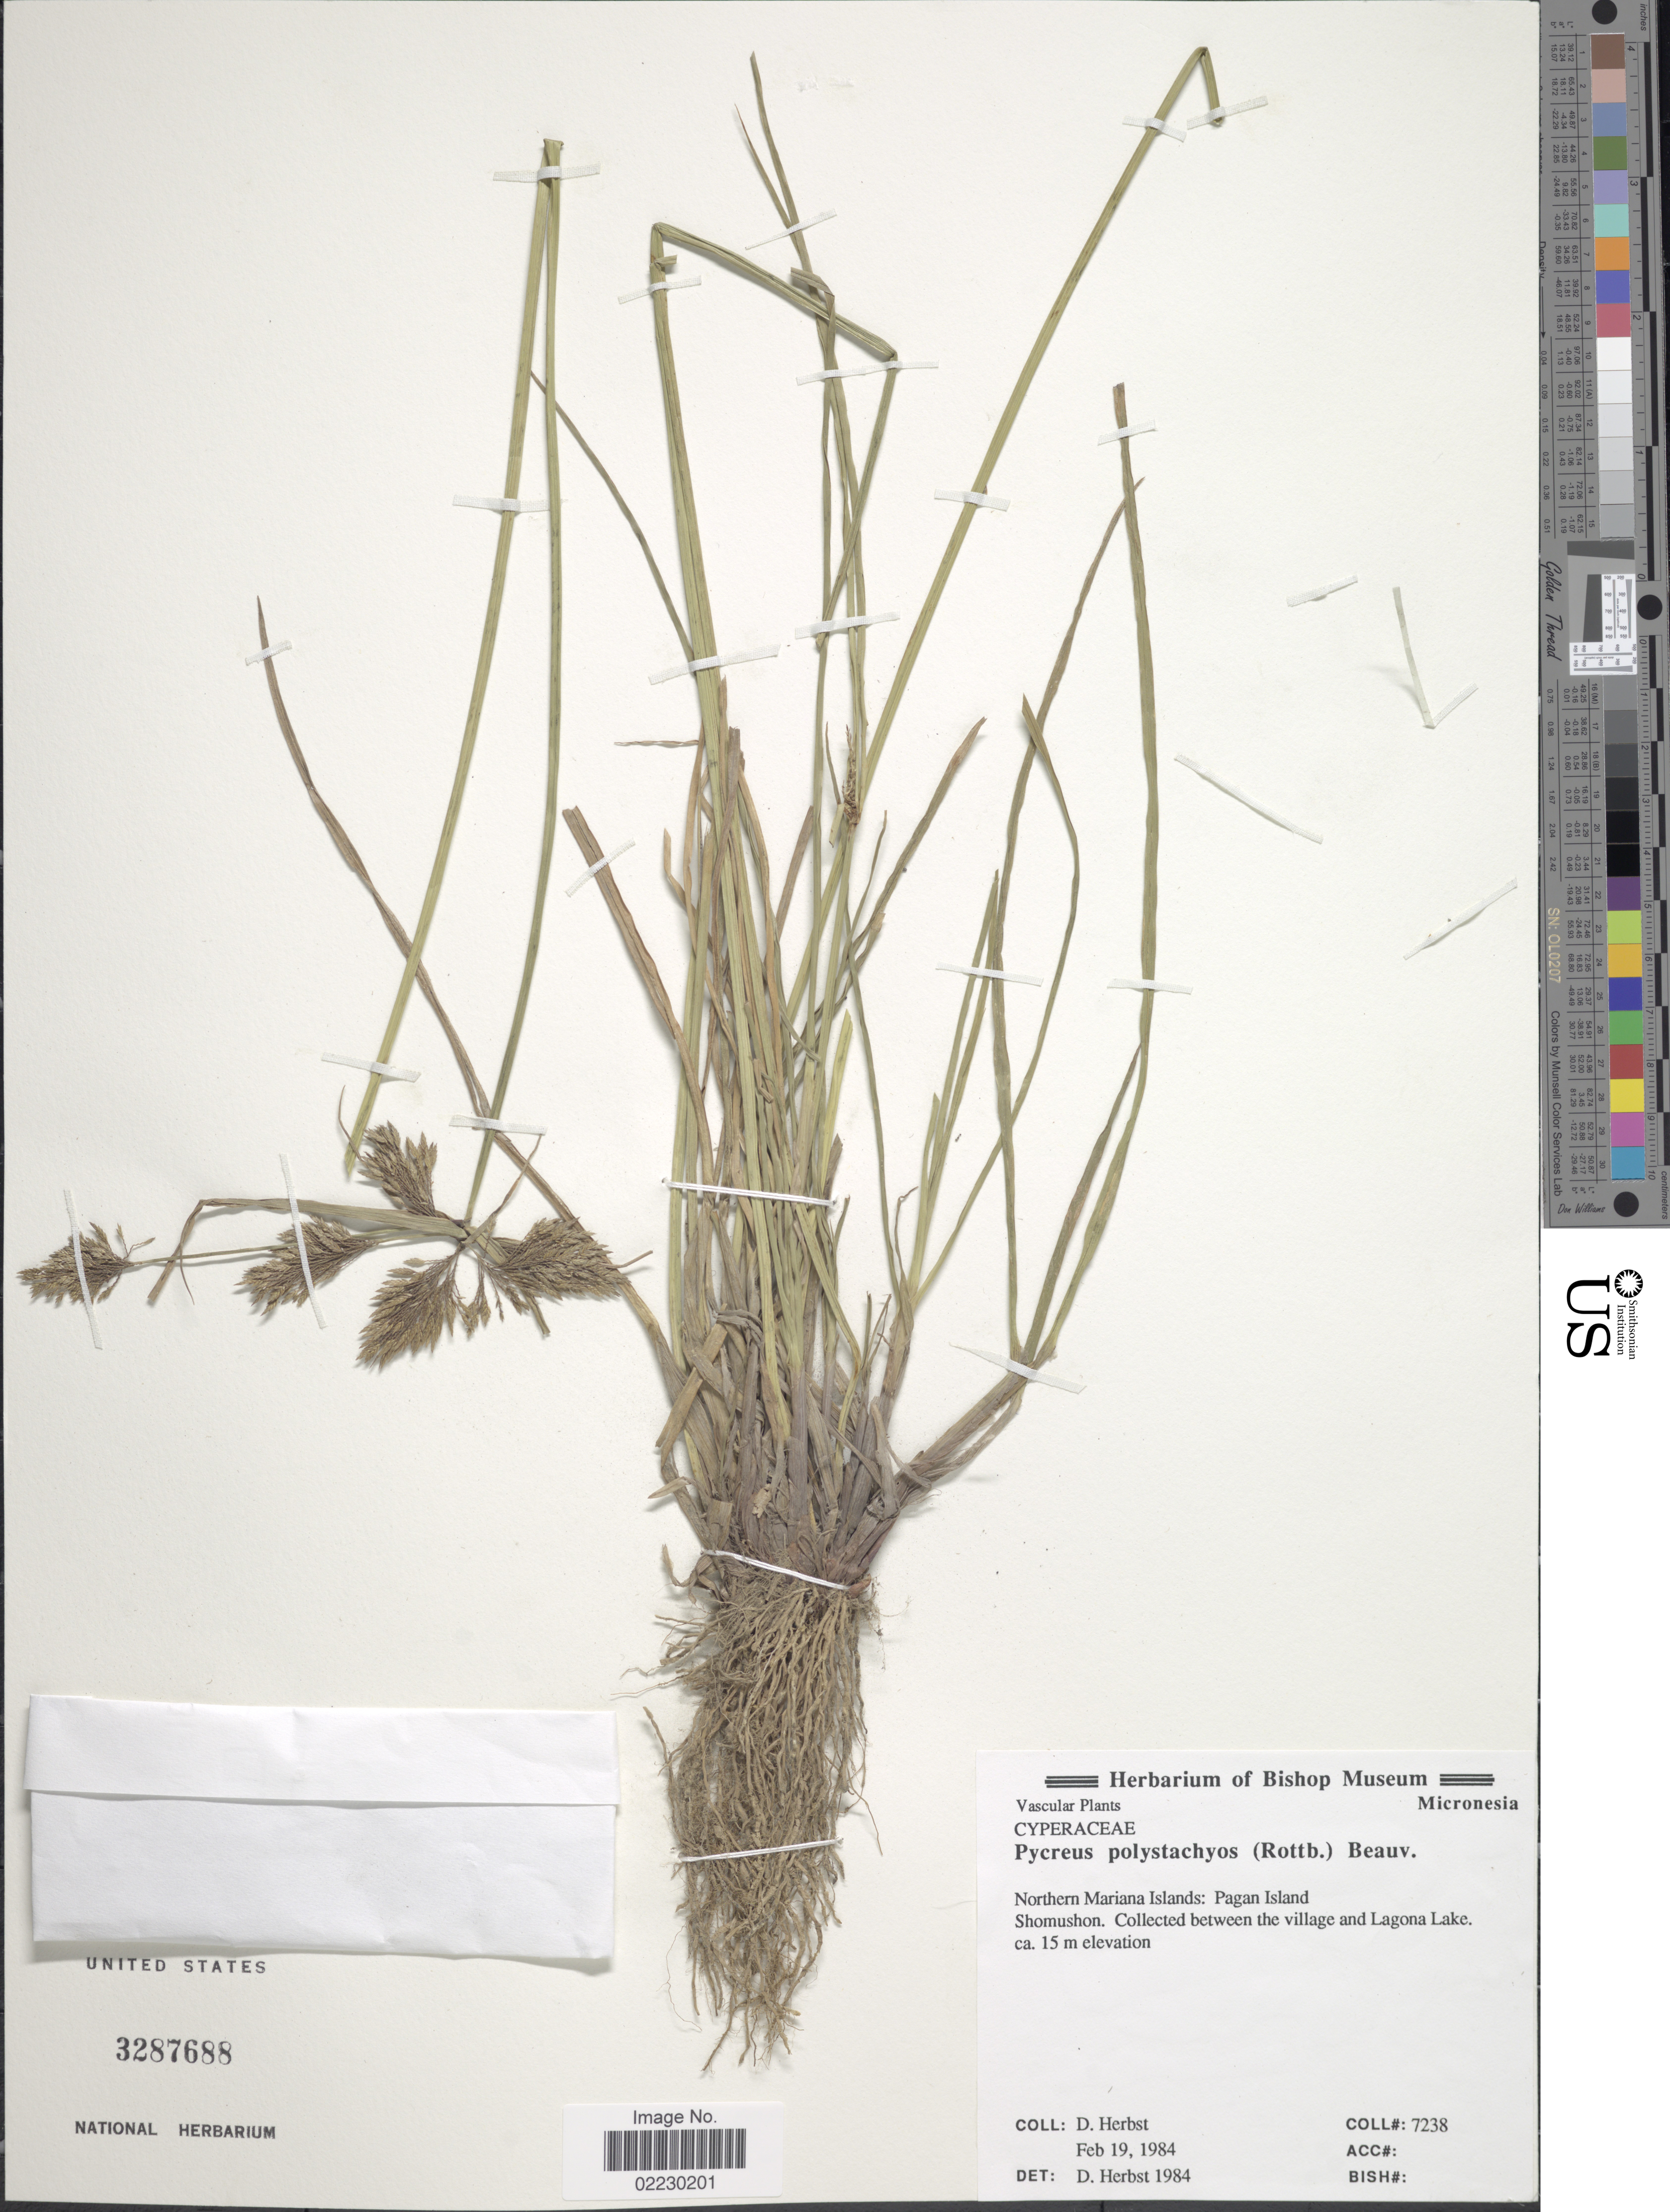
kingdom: Plantae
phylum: Tracheophyta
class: Liliopsida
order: Poales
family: Cyperaceae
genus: Cyperus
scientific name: Cyperus polystachyos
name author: Rottb.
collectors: D. Herbst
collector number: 7238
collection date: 1984-02-19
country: Northern Mariana Islands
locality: Northern Mariana Islands: Pagan Island, between the village and Lagona Lake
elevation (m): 15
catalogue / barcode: US 3287688